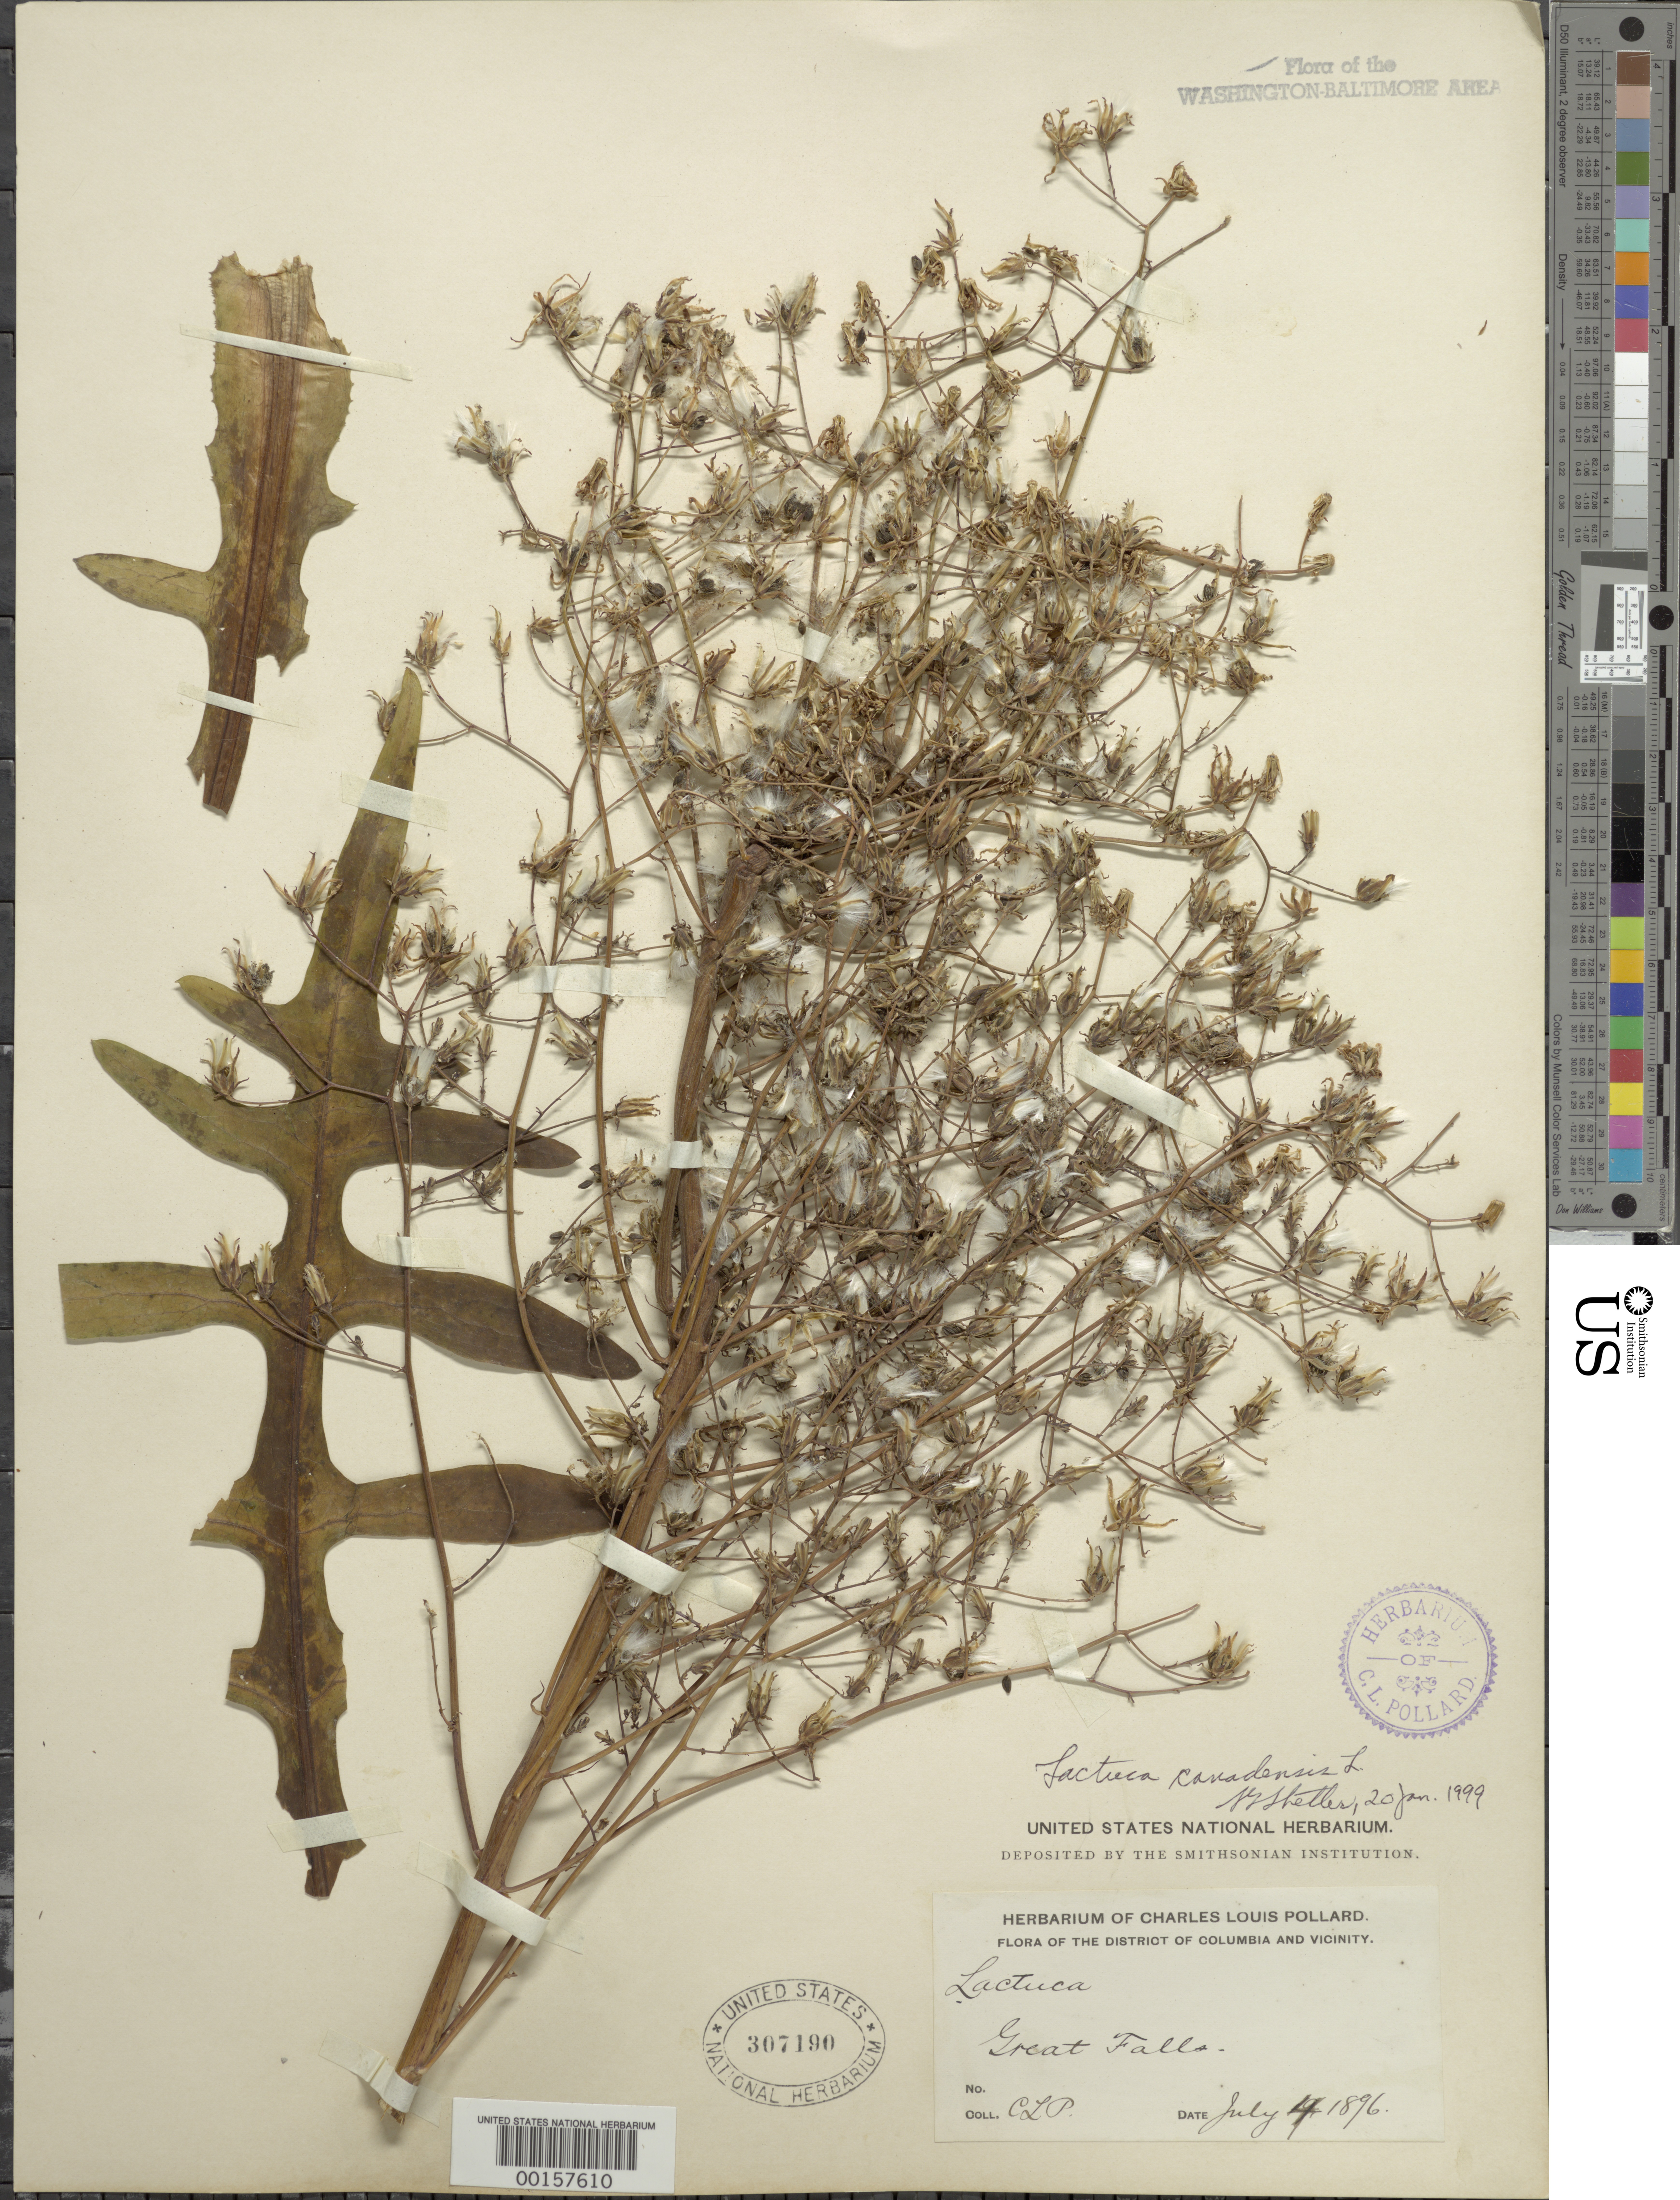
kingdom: Plantae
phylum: Tracheophyta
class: Magnoliopsida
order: Asterales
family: Asteraceae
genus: Lactuca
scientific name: Lactuca canadensis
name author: L.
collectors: C. L. Pollard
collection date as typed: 04 Jul 1896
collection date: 1896-07-04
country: United States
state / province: Maryland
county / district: Montgomery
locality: Great Falls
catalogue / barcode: US 307190